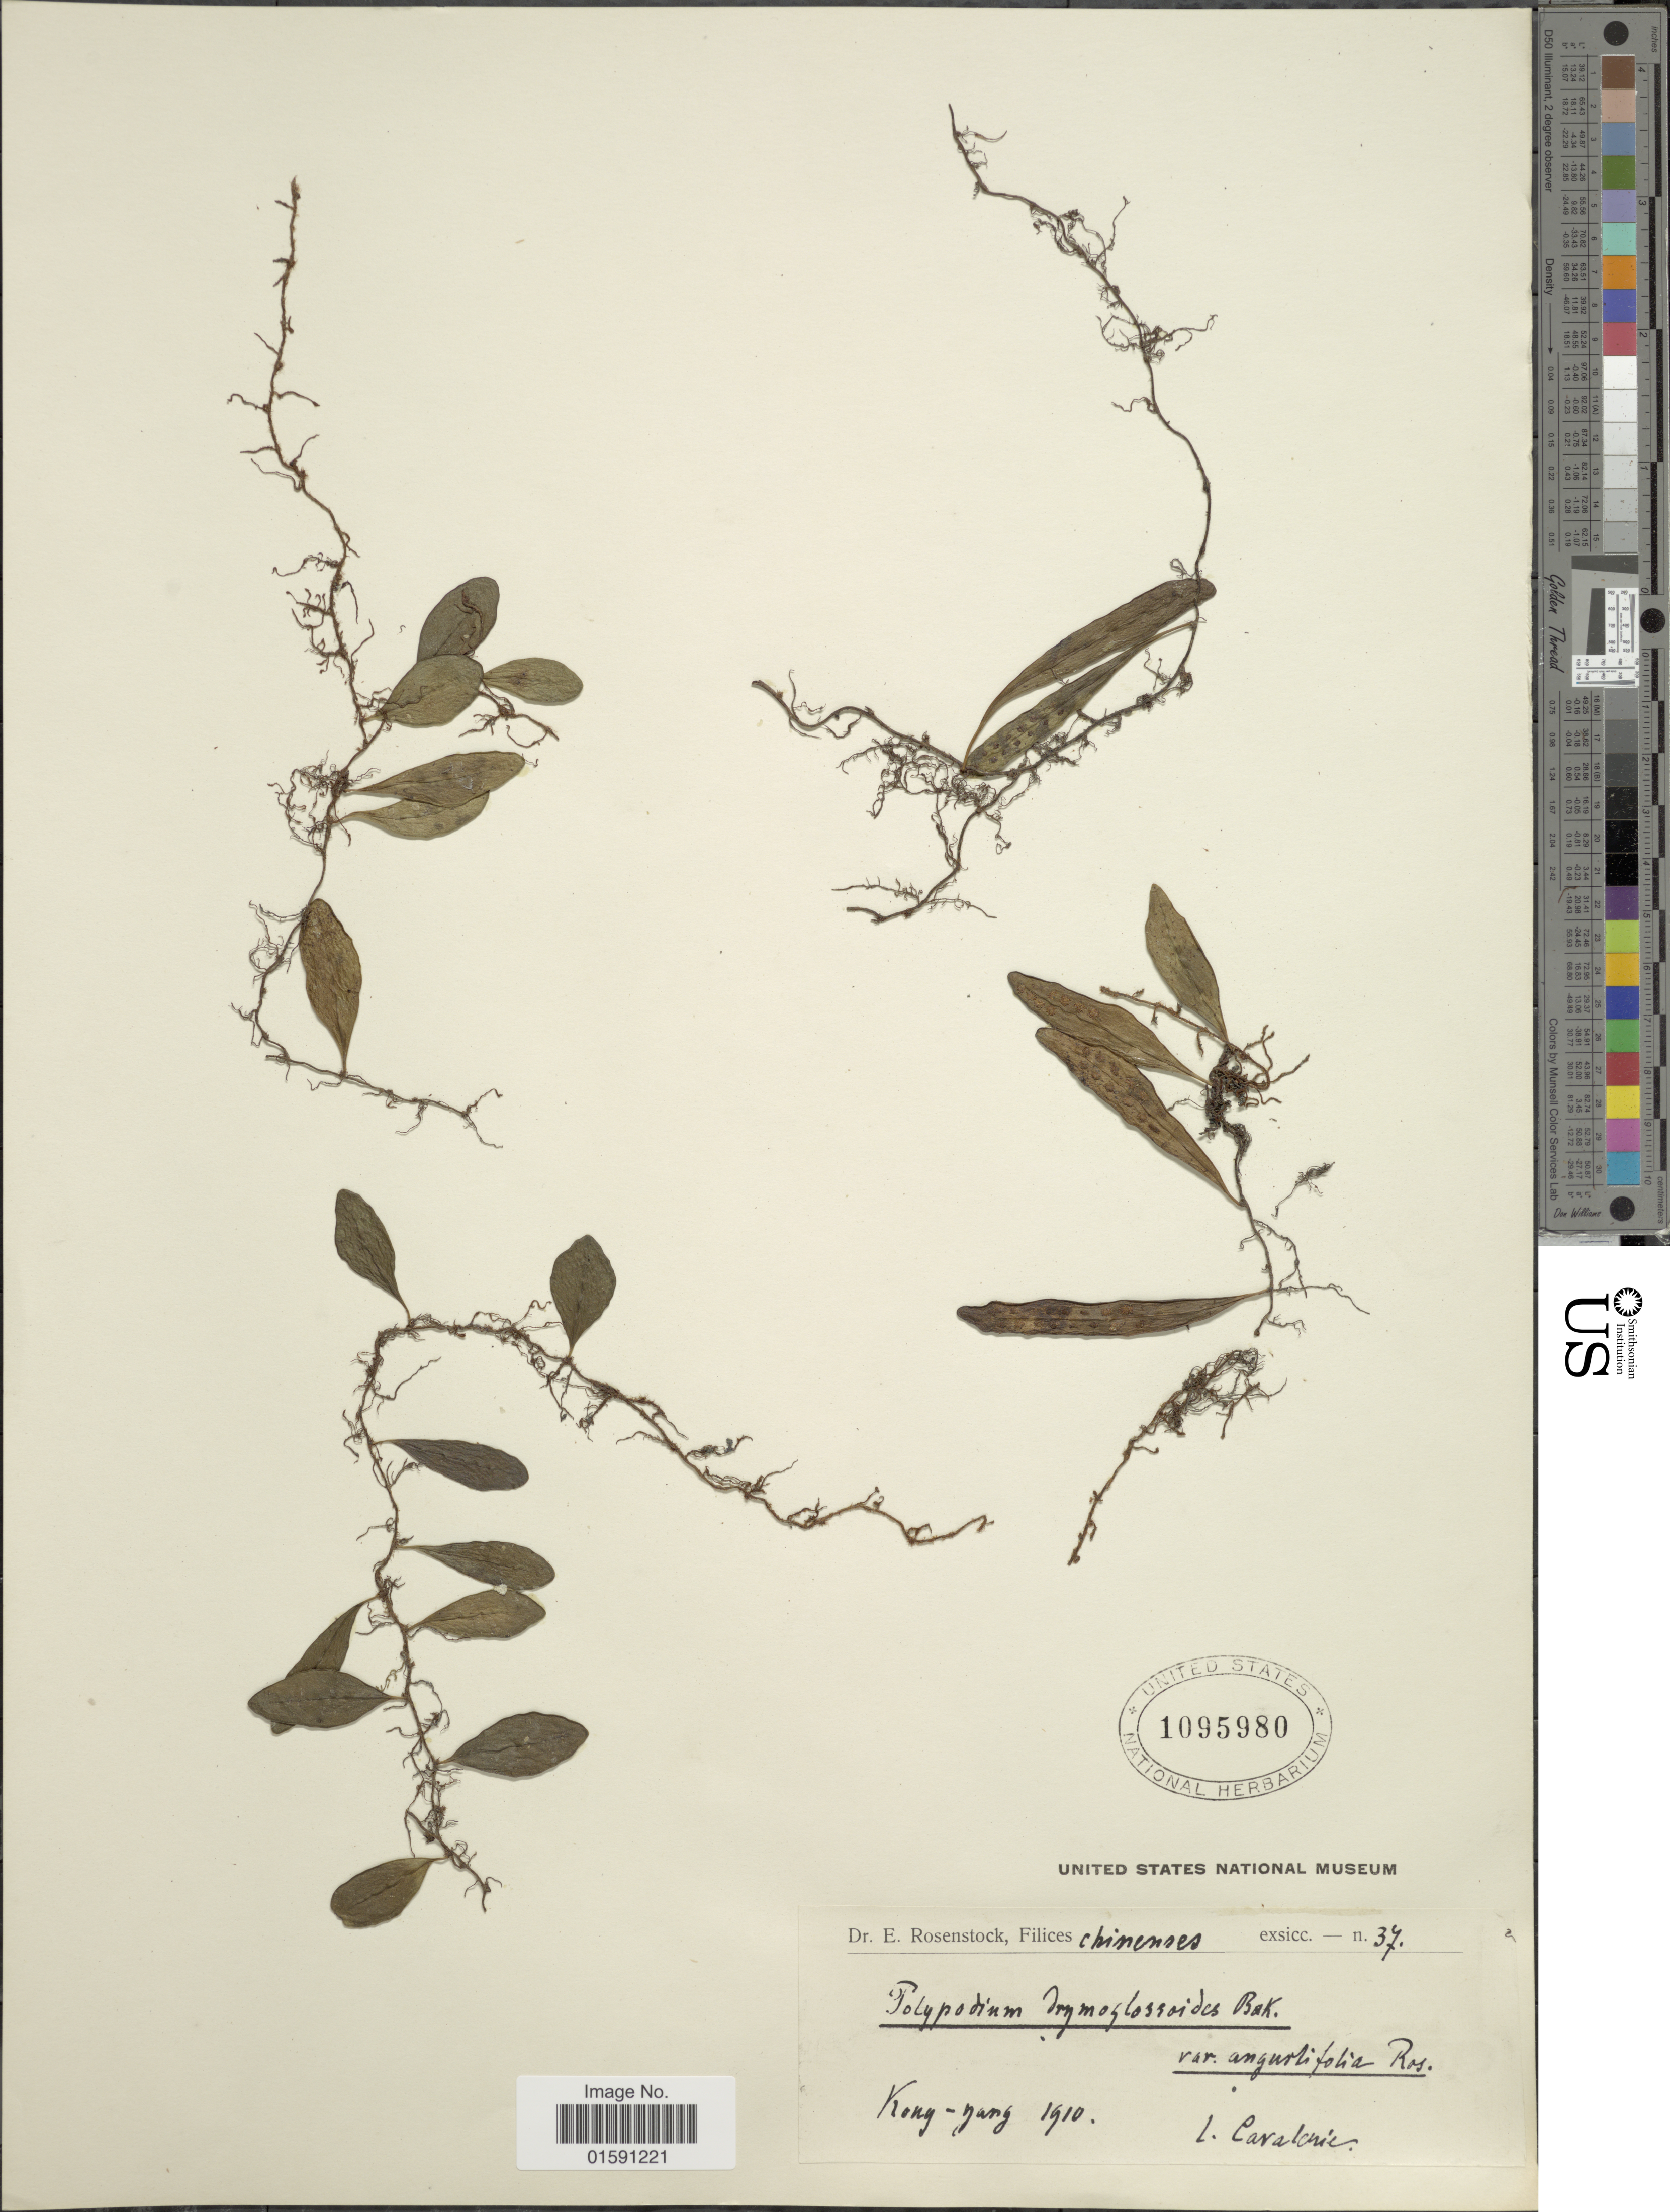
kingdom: Plantae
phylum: Tracheophyta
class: Polypodiopsida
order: Polypodiales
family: Polypodiaceae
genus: Selliguea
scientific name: Selliguea drymoglossoides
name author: (Baker)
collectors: -. Cavalerie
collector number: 37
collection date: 1910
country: China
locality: Kong-njang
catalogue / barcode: US 1095980